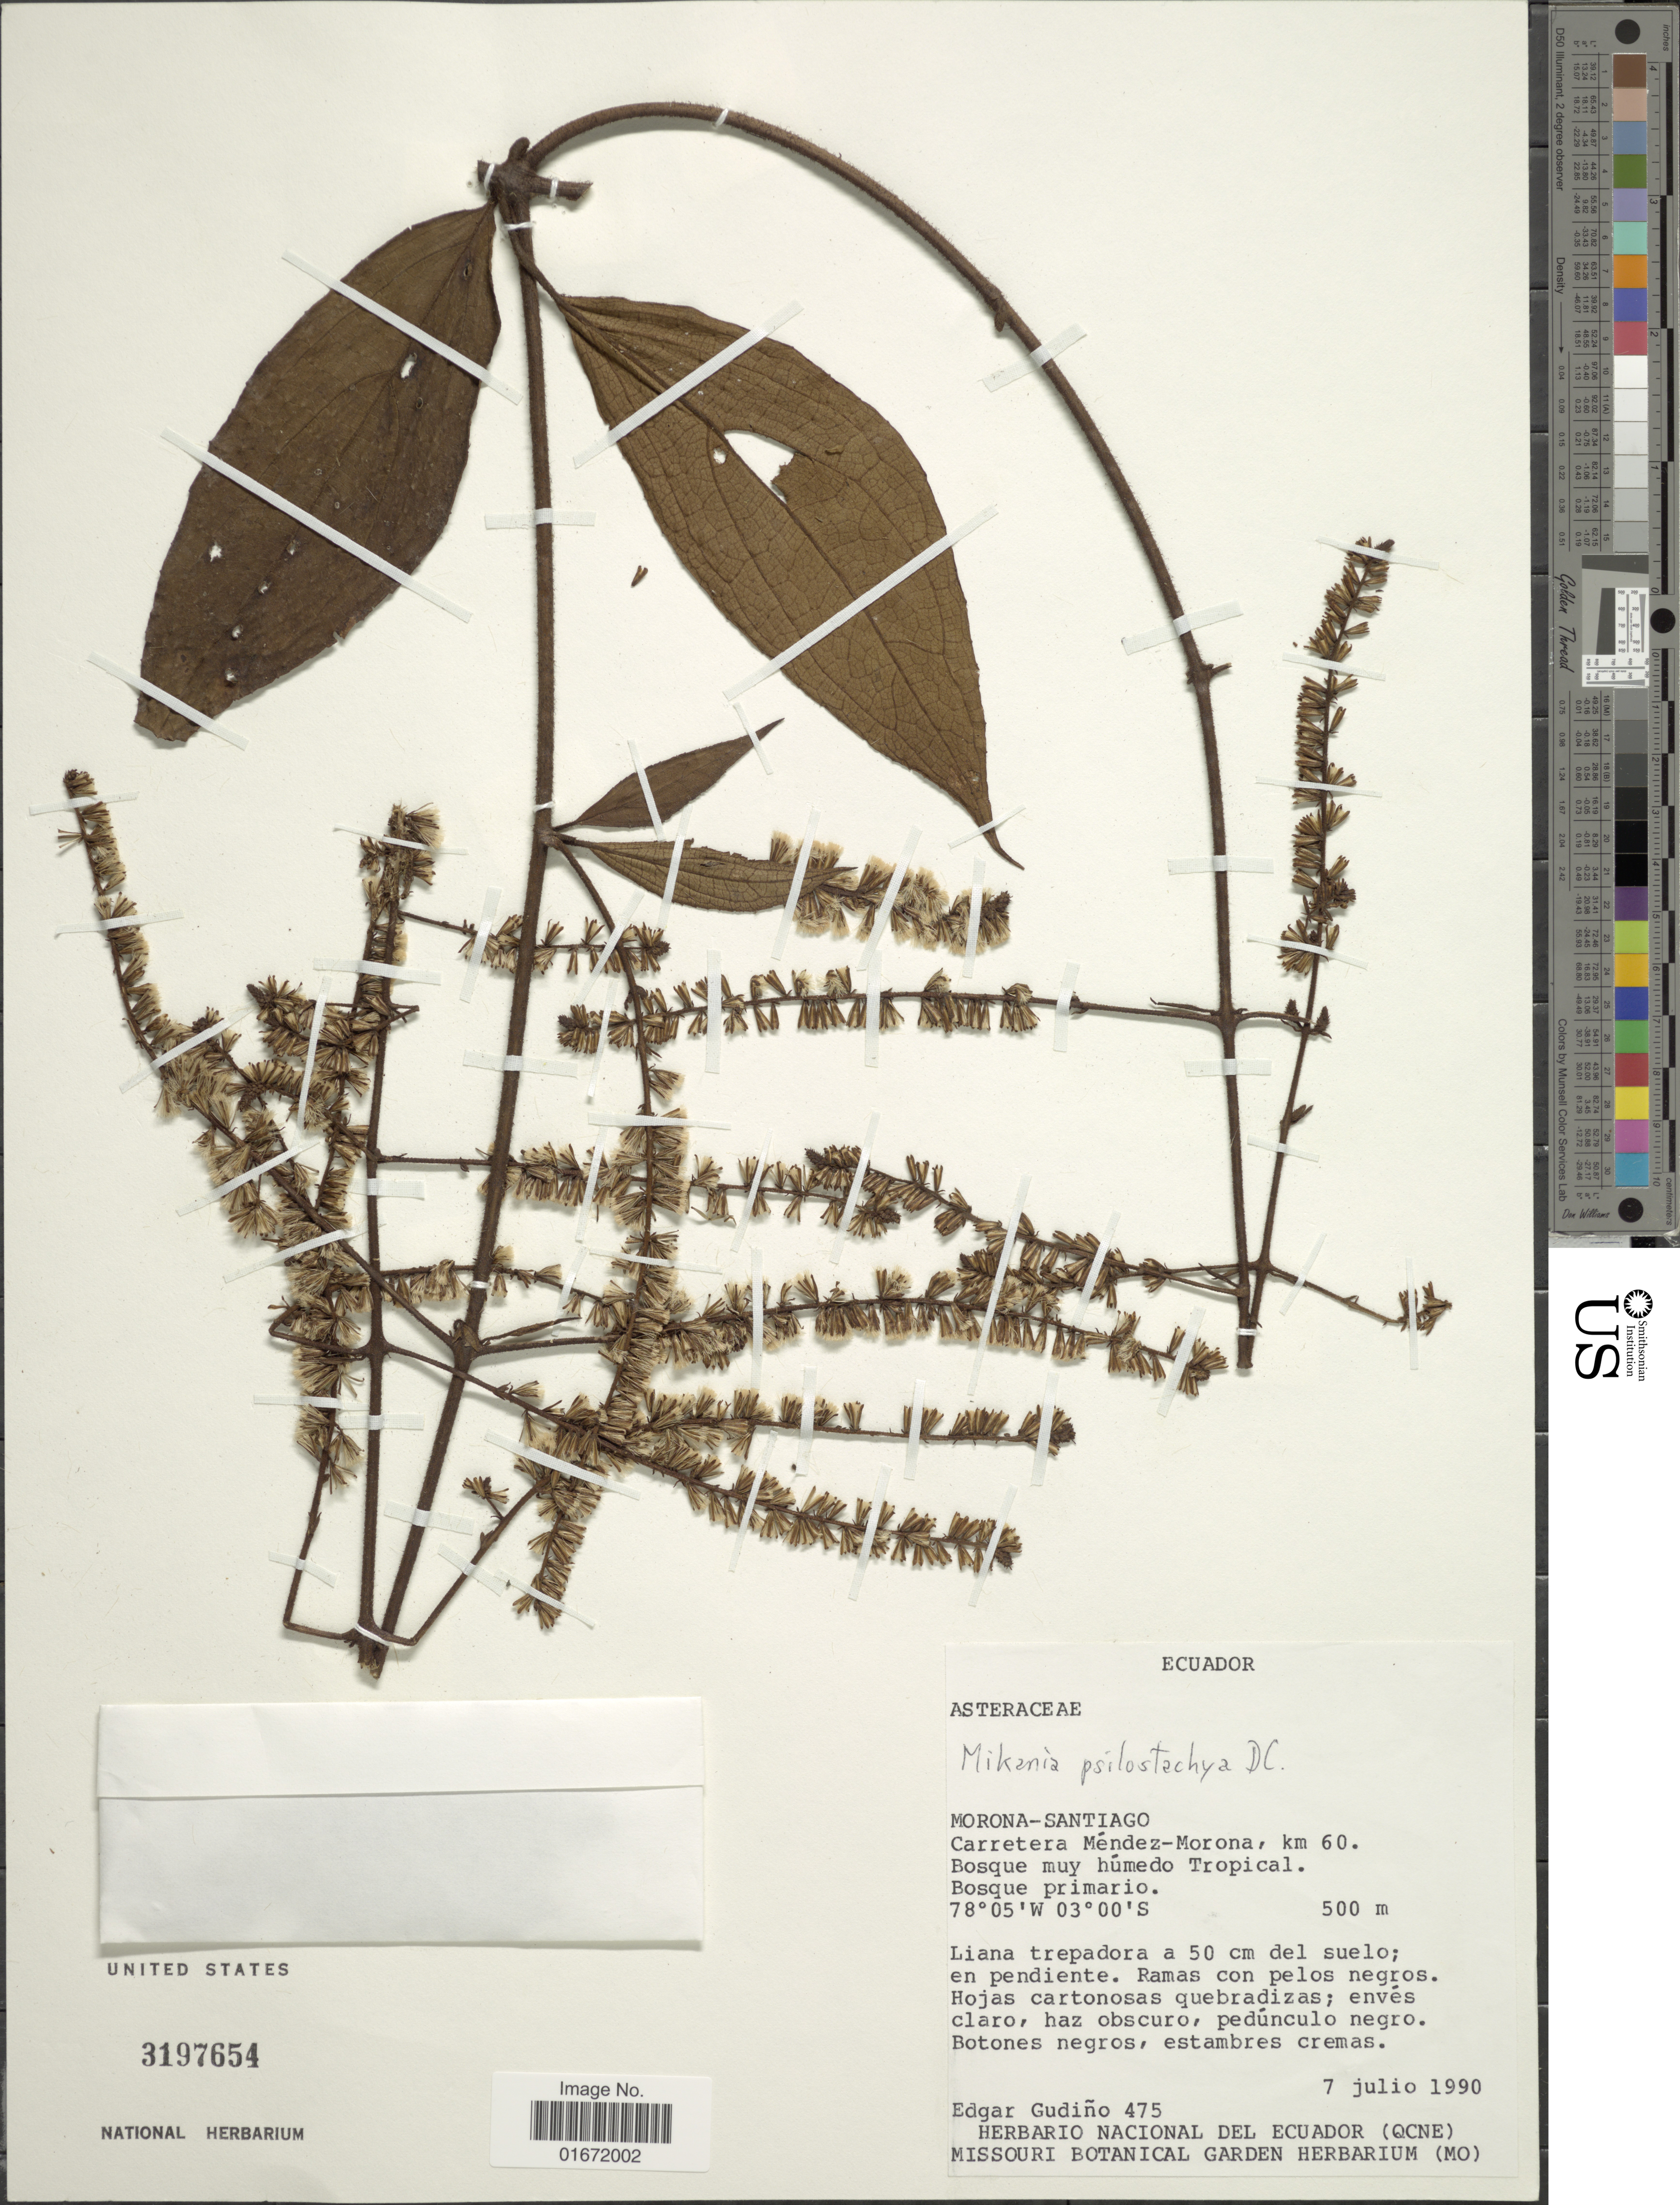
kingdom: Plantae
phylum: Tracheophyta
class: Magnoliopsida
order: Asterales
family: Asteraceae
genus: Mikania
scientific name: Mikania psilostachya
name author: DC.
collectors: E. Gudiño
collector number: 475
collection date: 1990-07-07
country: Ecuador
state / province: Morona-Santiago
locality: Morona-Santiago. Carretera Méndez-Morona, km 60. Bosque muy húmedo Tropical.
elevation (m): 500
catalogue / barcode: US 3197654